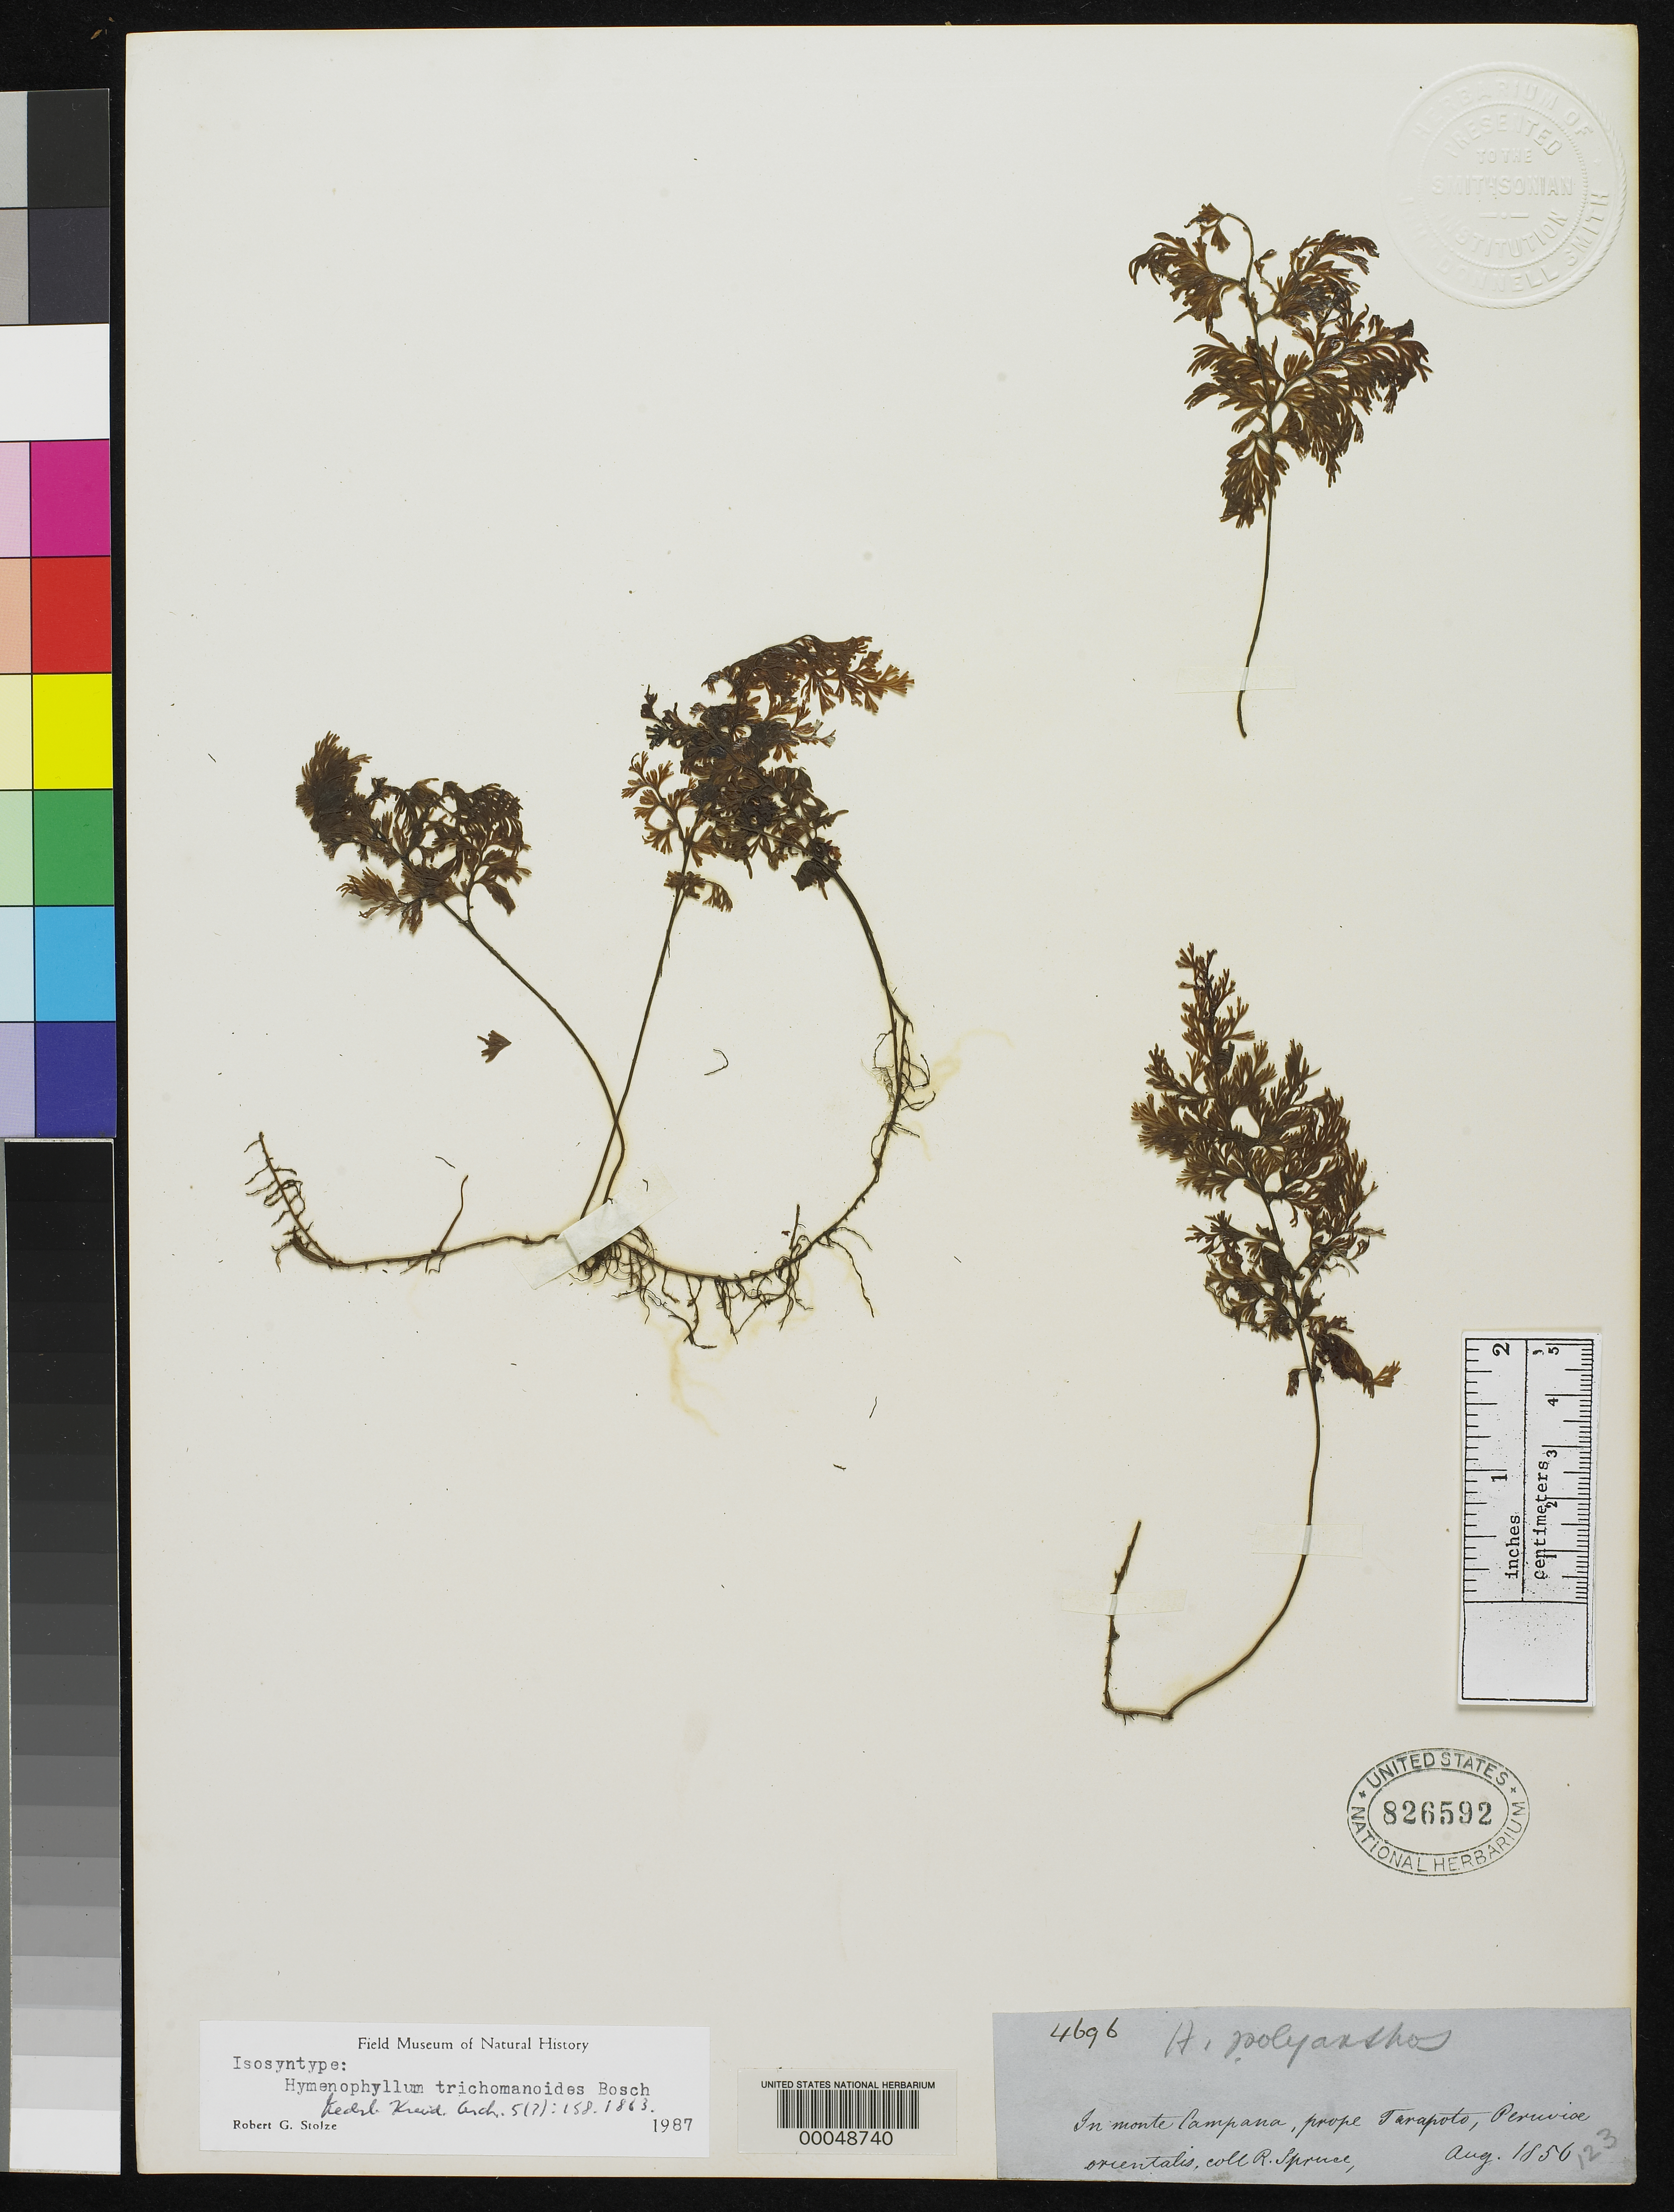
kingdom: Plantae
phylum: Tracheophyta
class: Polypodiopsida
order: Hymenophyllales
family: Hymenophyllaceae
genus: Hymenophyllum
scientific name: Hymenophyllum trichomanoides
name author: Bosch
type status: Isosyntype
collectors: R. Spruce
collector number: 4696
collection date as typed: Aug 1856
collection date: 1856-08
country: Peru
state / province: San Martín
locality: Near Tarapoto, Monte Pampana.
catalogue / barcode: US 826592